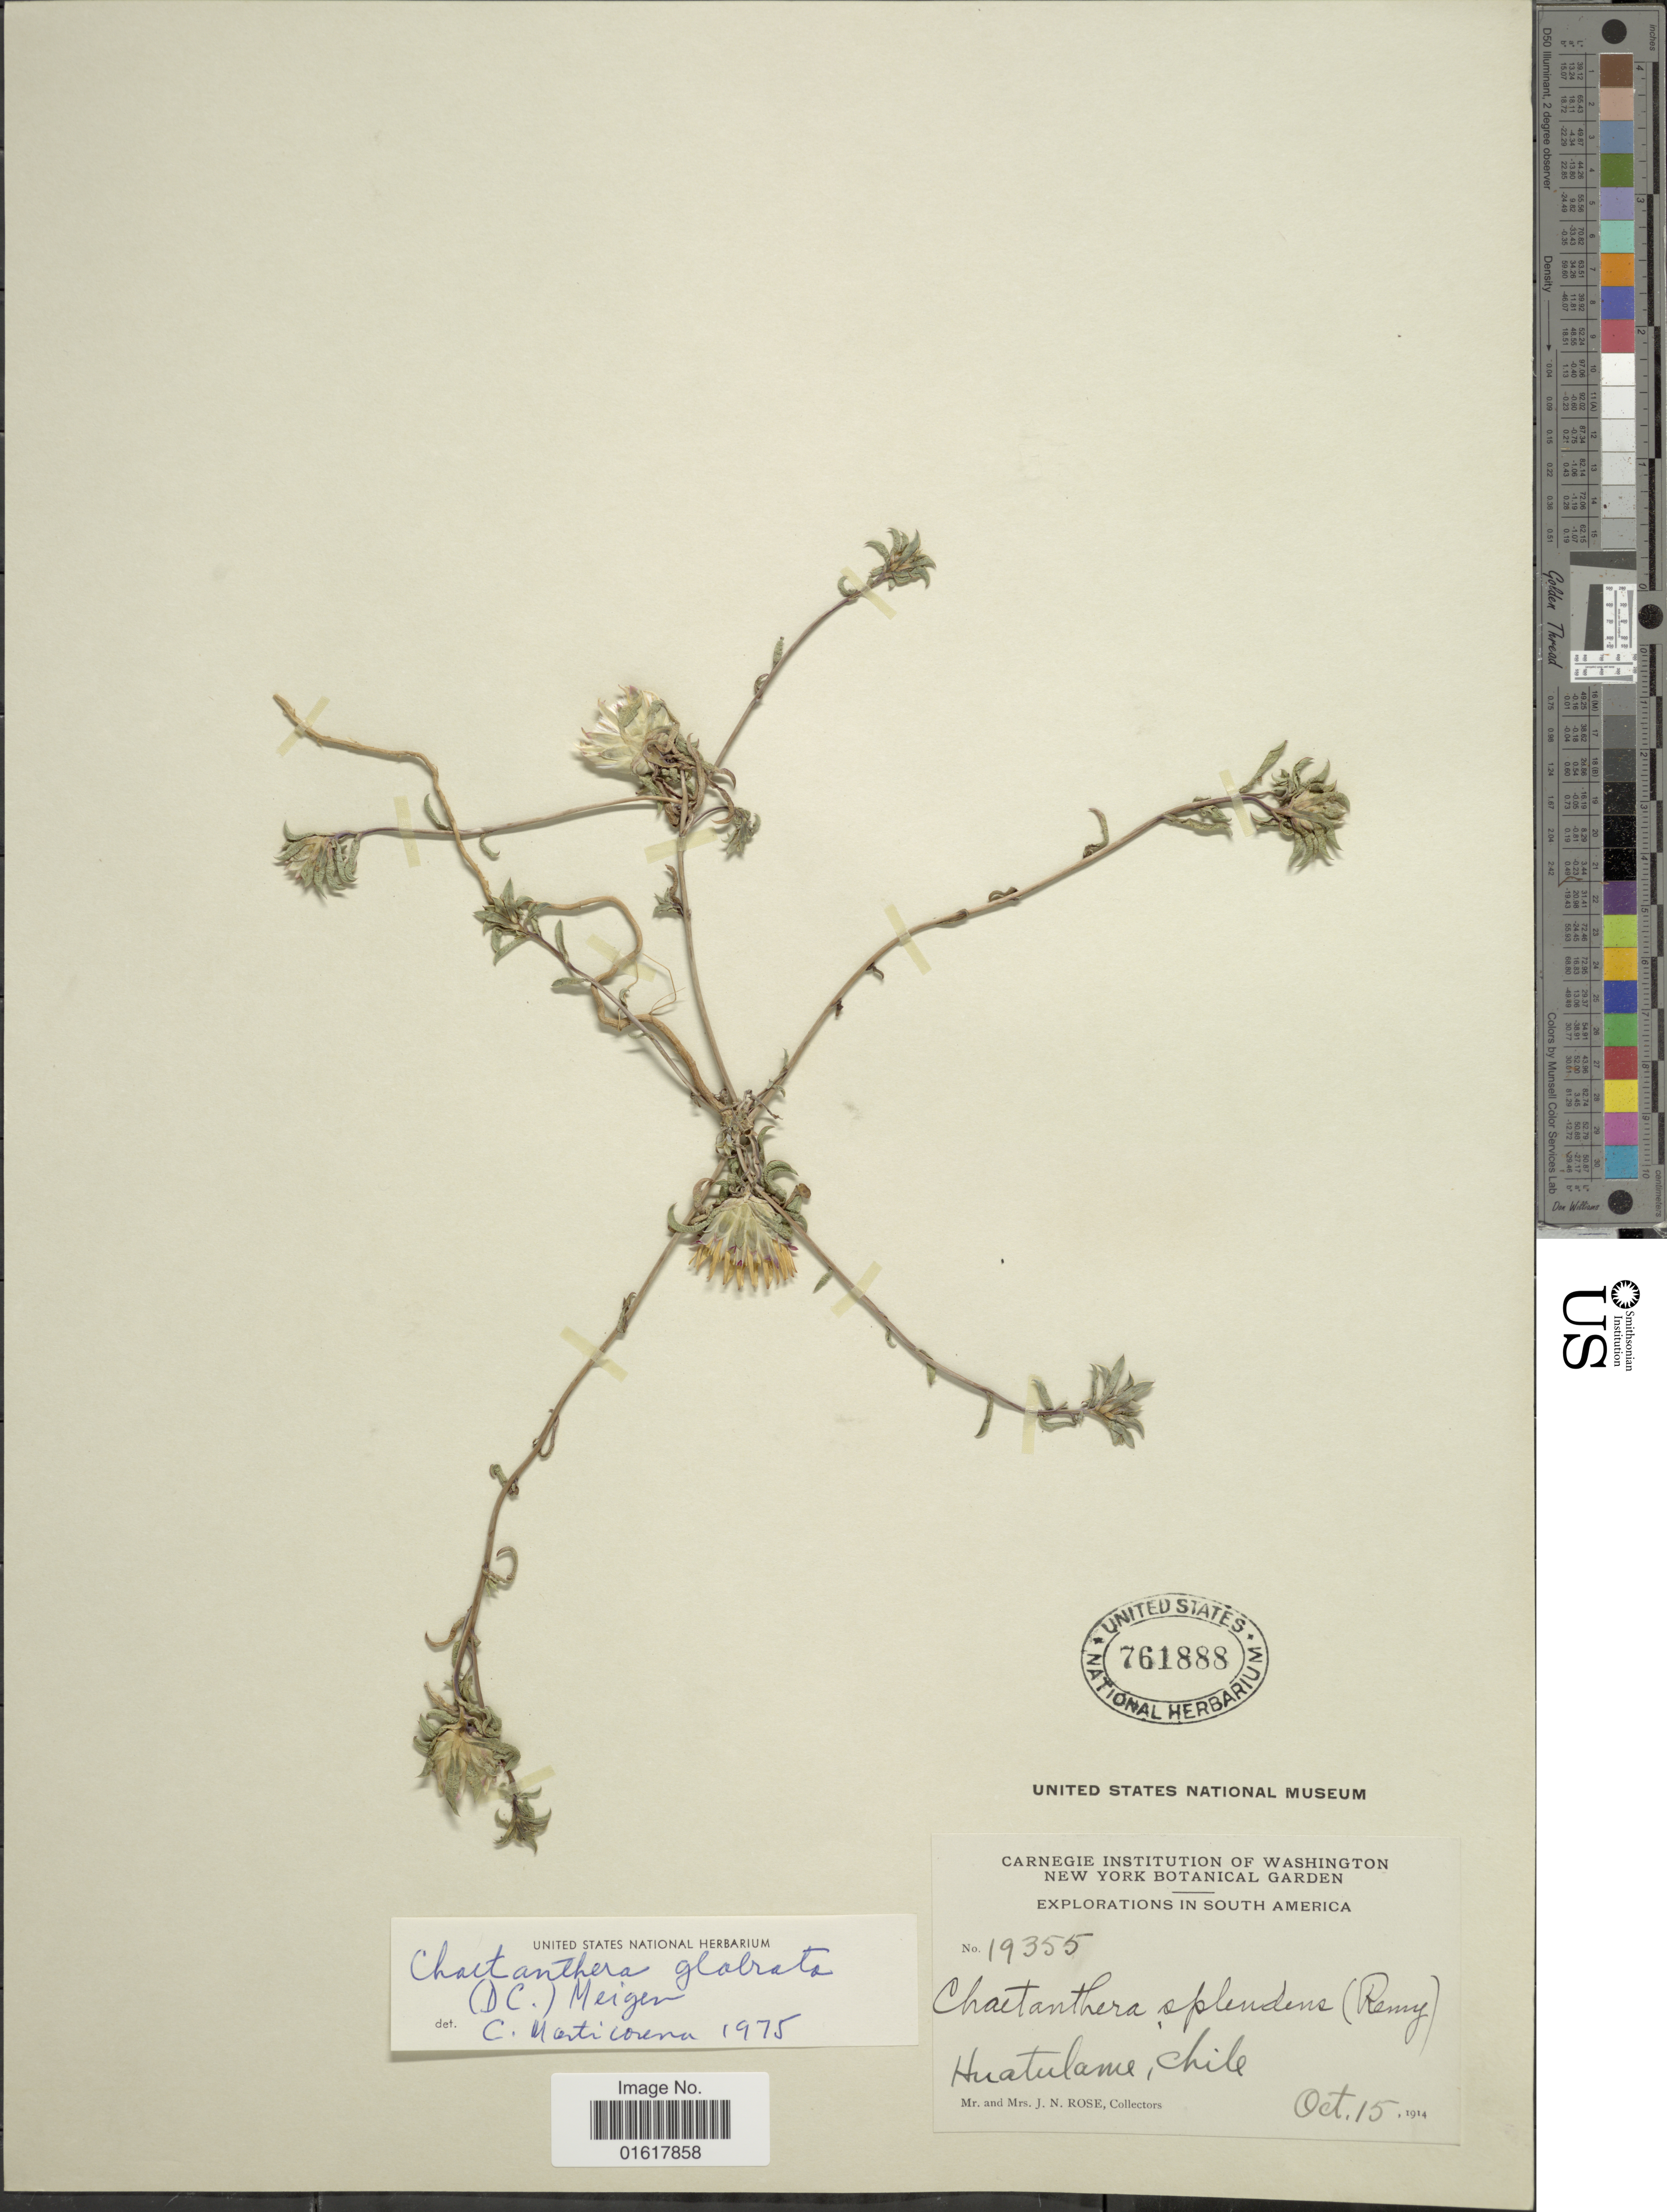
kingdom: Plantae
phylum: Tracheophyta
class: Magnoliopsida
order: Asterales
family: Asteraceae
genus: Chaetanthera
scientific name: Chaetanthera glabrata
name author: (DC.) F. Meigen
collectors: J. N. Rose & L. B. Rose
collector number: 19355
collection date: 1914-10-15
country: Chile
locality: Huatulame.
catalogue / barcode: US 761888